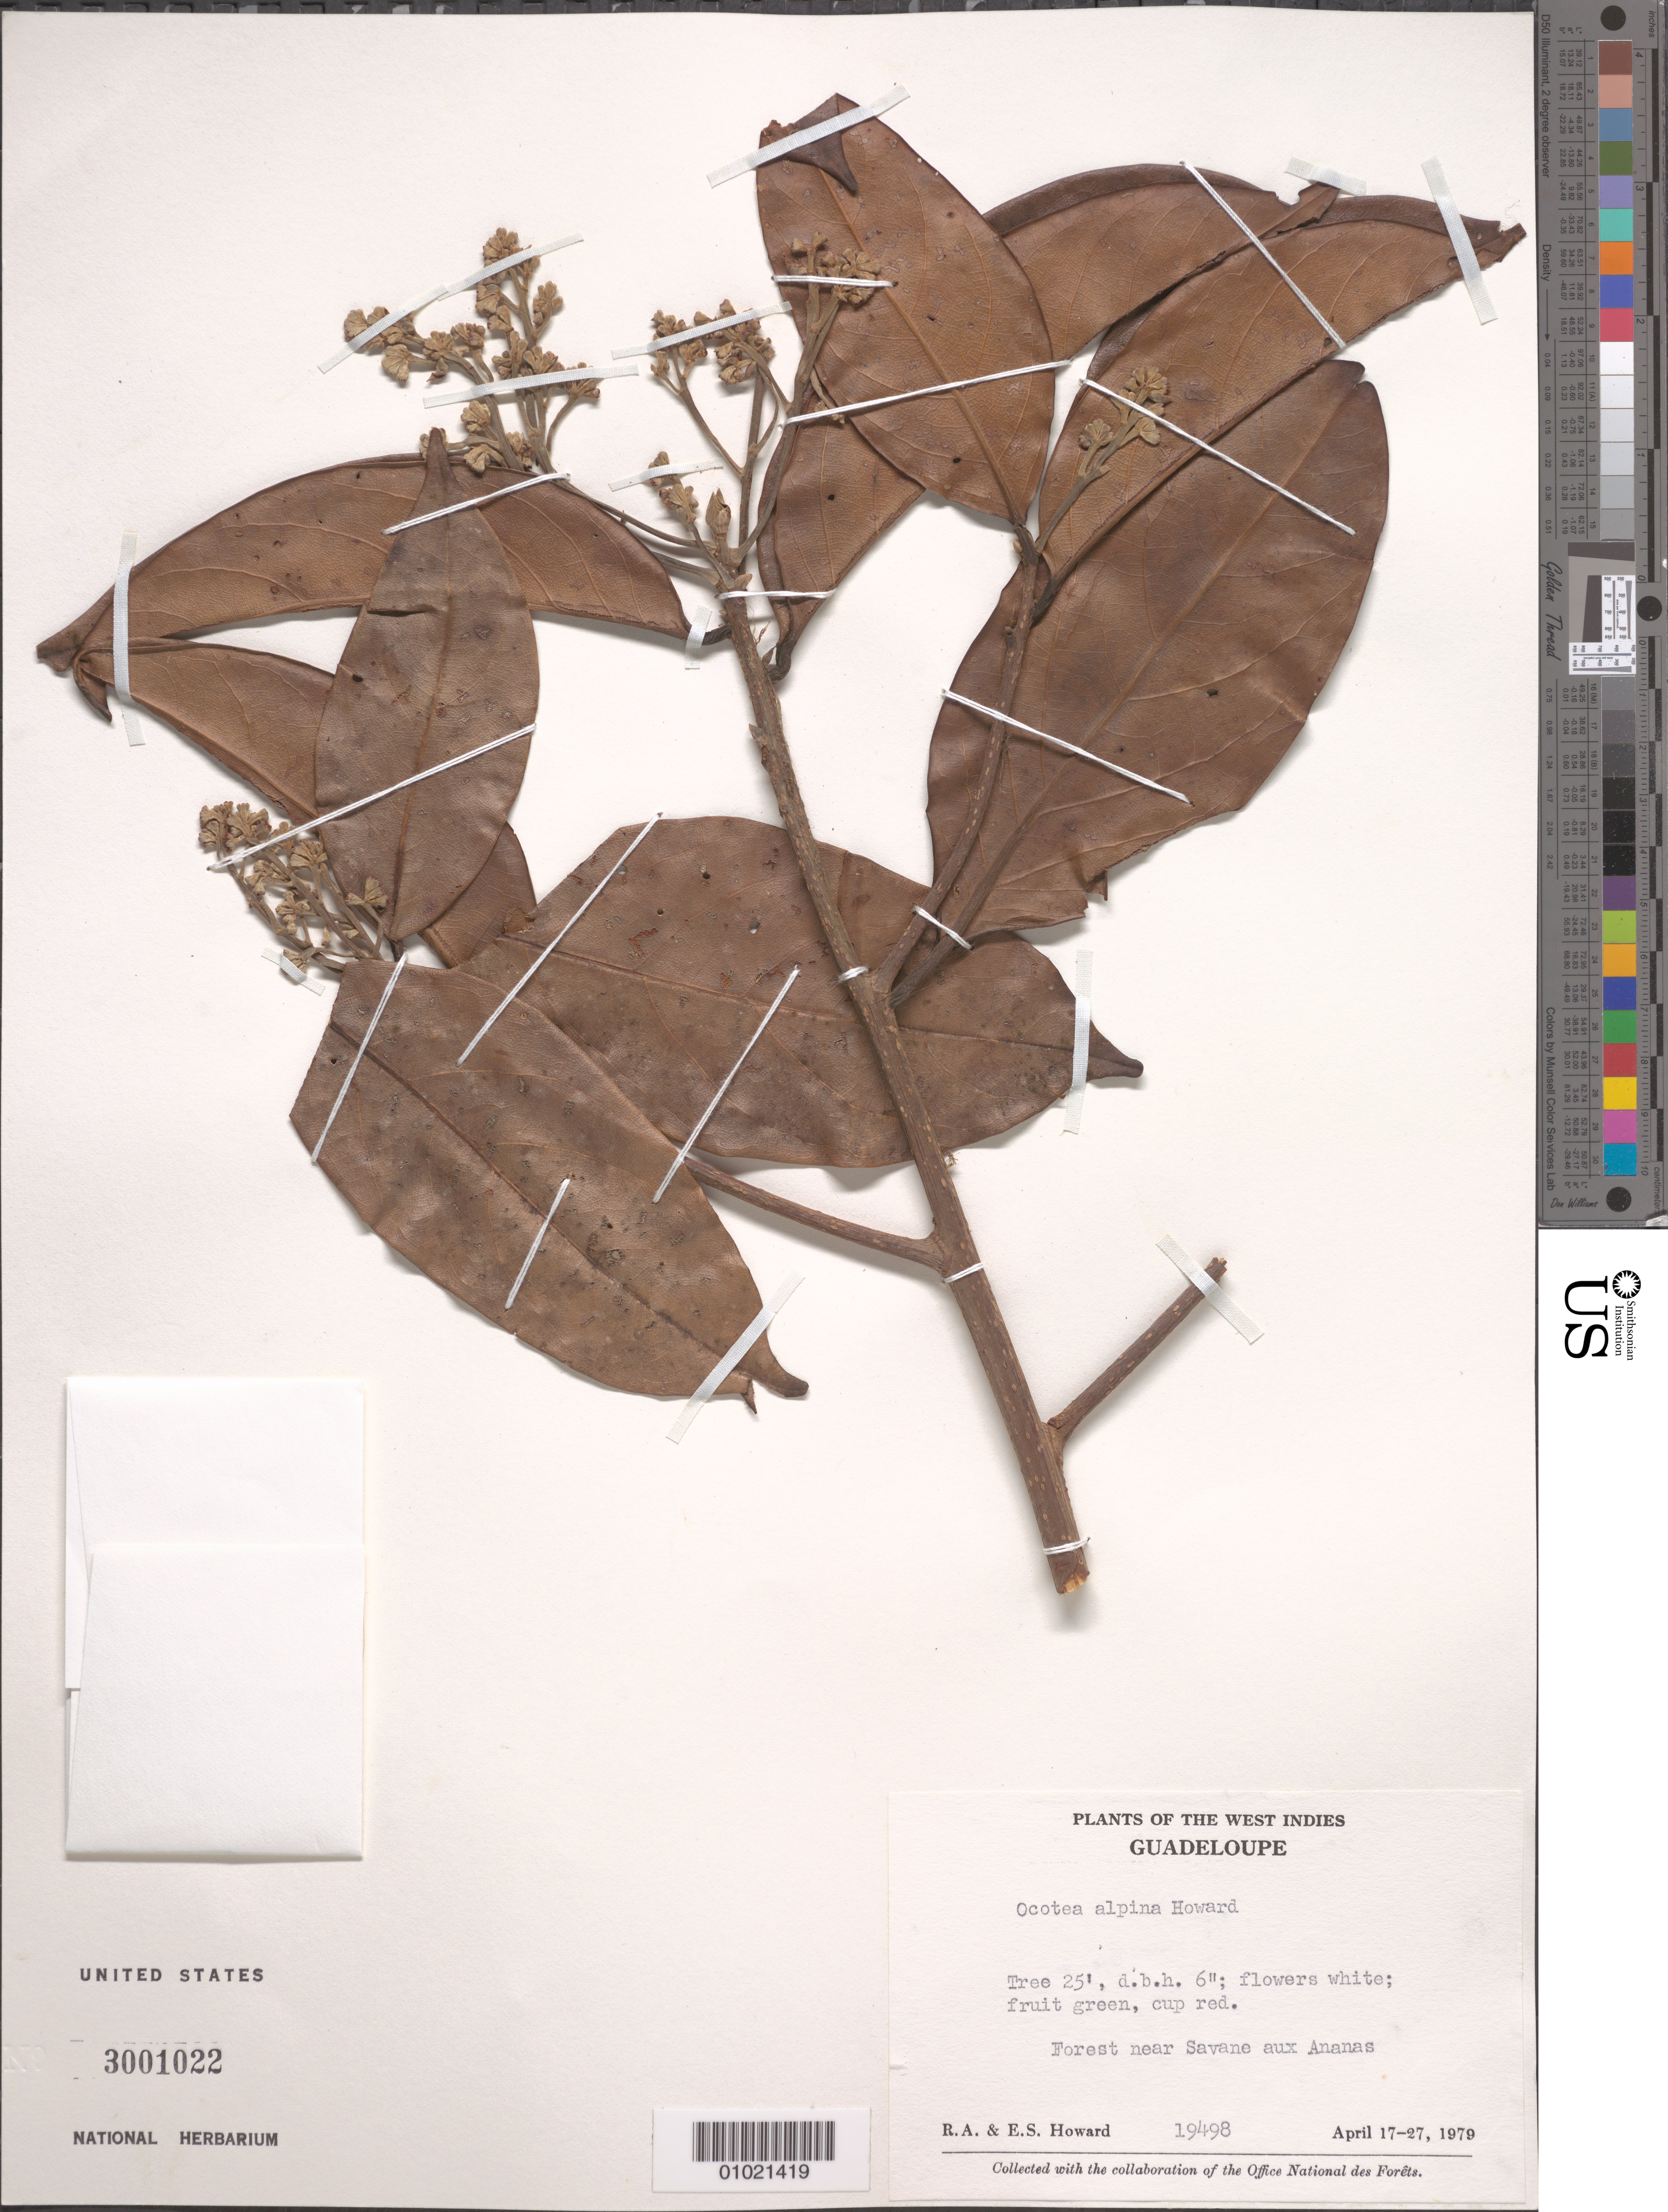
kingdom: Plantae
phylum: Tracheophyta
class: Magnoliopsida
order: Laurales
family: Lauraceae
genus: Ocotea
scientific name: Ocotea alpina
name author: R.A. Howard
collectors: R. A. Howard & E. S. Howard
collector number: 19498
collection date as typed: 17 Apr 1979 to 27 Apr 1979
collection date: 1979-04-17/1979-04-27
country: Guadeloupe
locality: Forest near Savane aux Ananas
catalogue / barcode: US 3001022